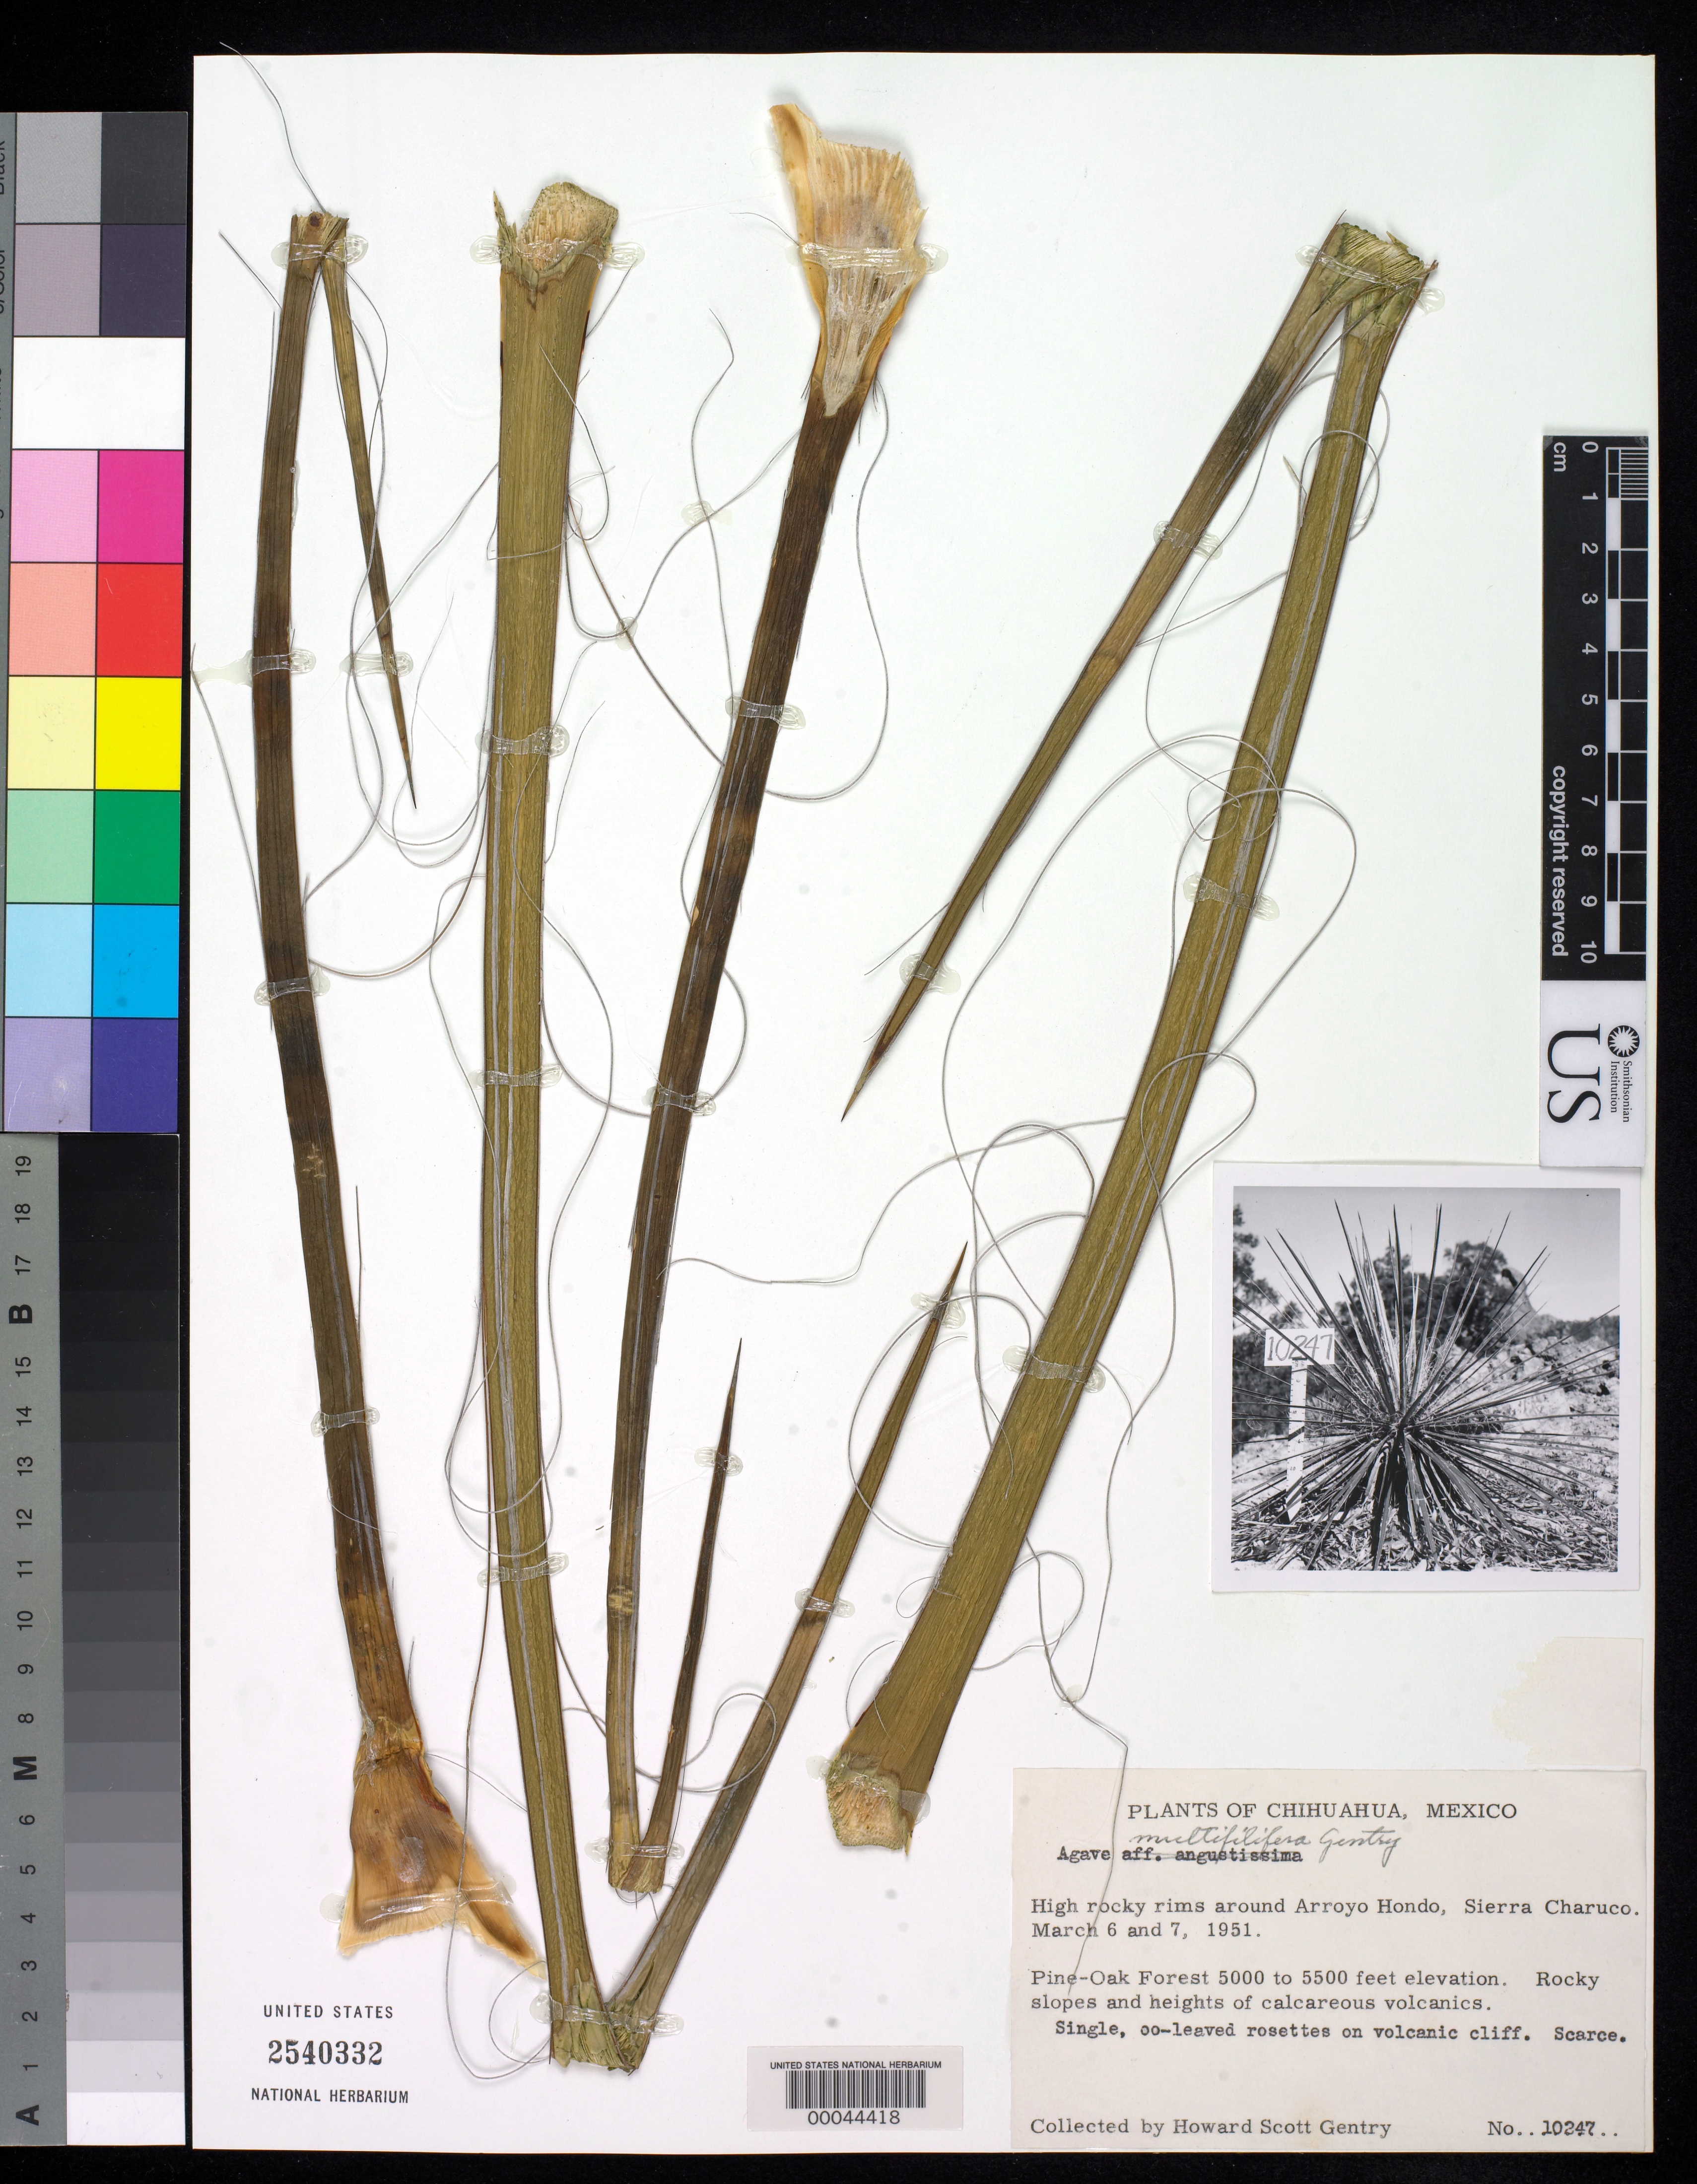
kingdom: Plantae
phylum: Tracheophyta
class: Liliopsida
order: Asparagales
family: Asparagaceae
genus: Agave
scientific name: Agave multifilifera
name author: Gentry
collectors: H. S. Gentry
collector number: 10247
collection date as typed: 06 Mar 1951 and 07 Mar 1951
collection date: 1951-03-06,1951-03-07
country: Mexico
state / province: Chihuahua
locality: High rocky rims around Arroyo Hondo, Sierra Charuco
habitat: Pine-oak forest; rocky slopes & heights of calcareous volcanics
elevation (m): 1524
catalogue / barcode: US 2540332